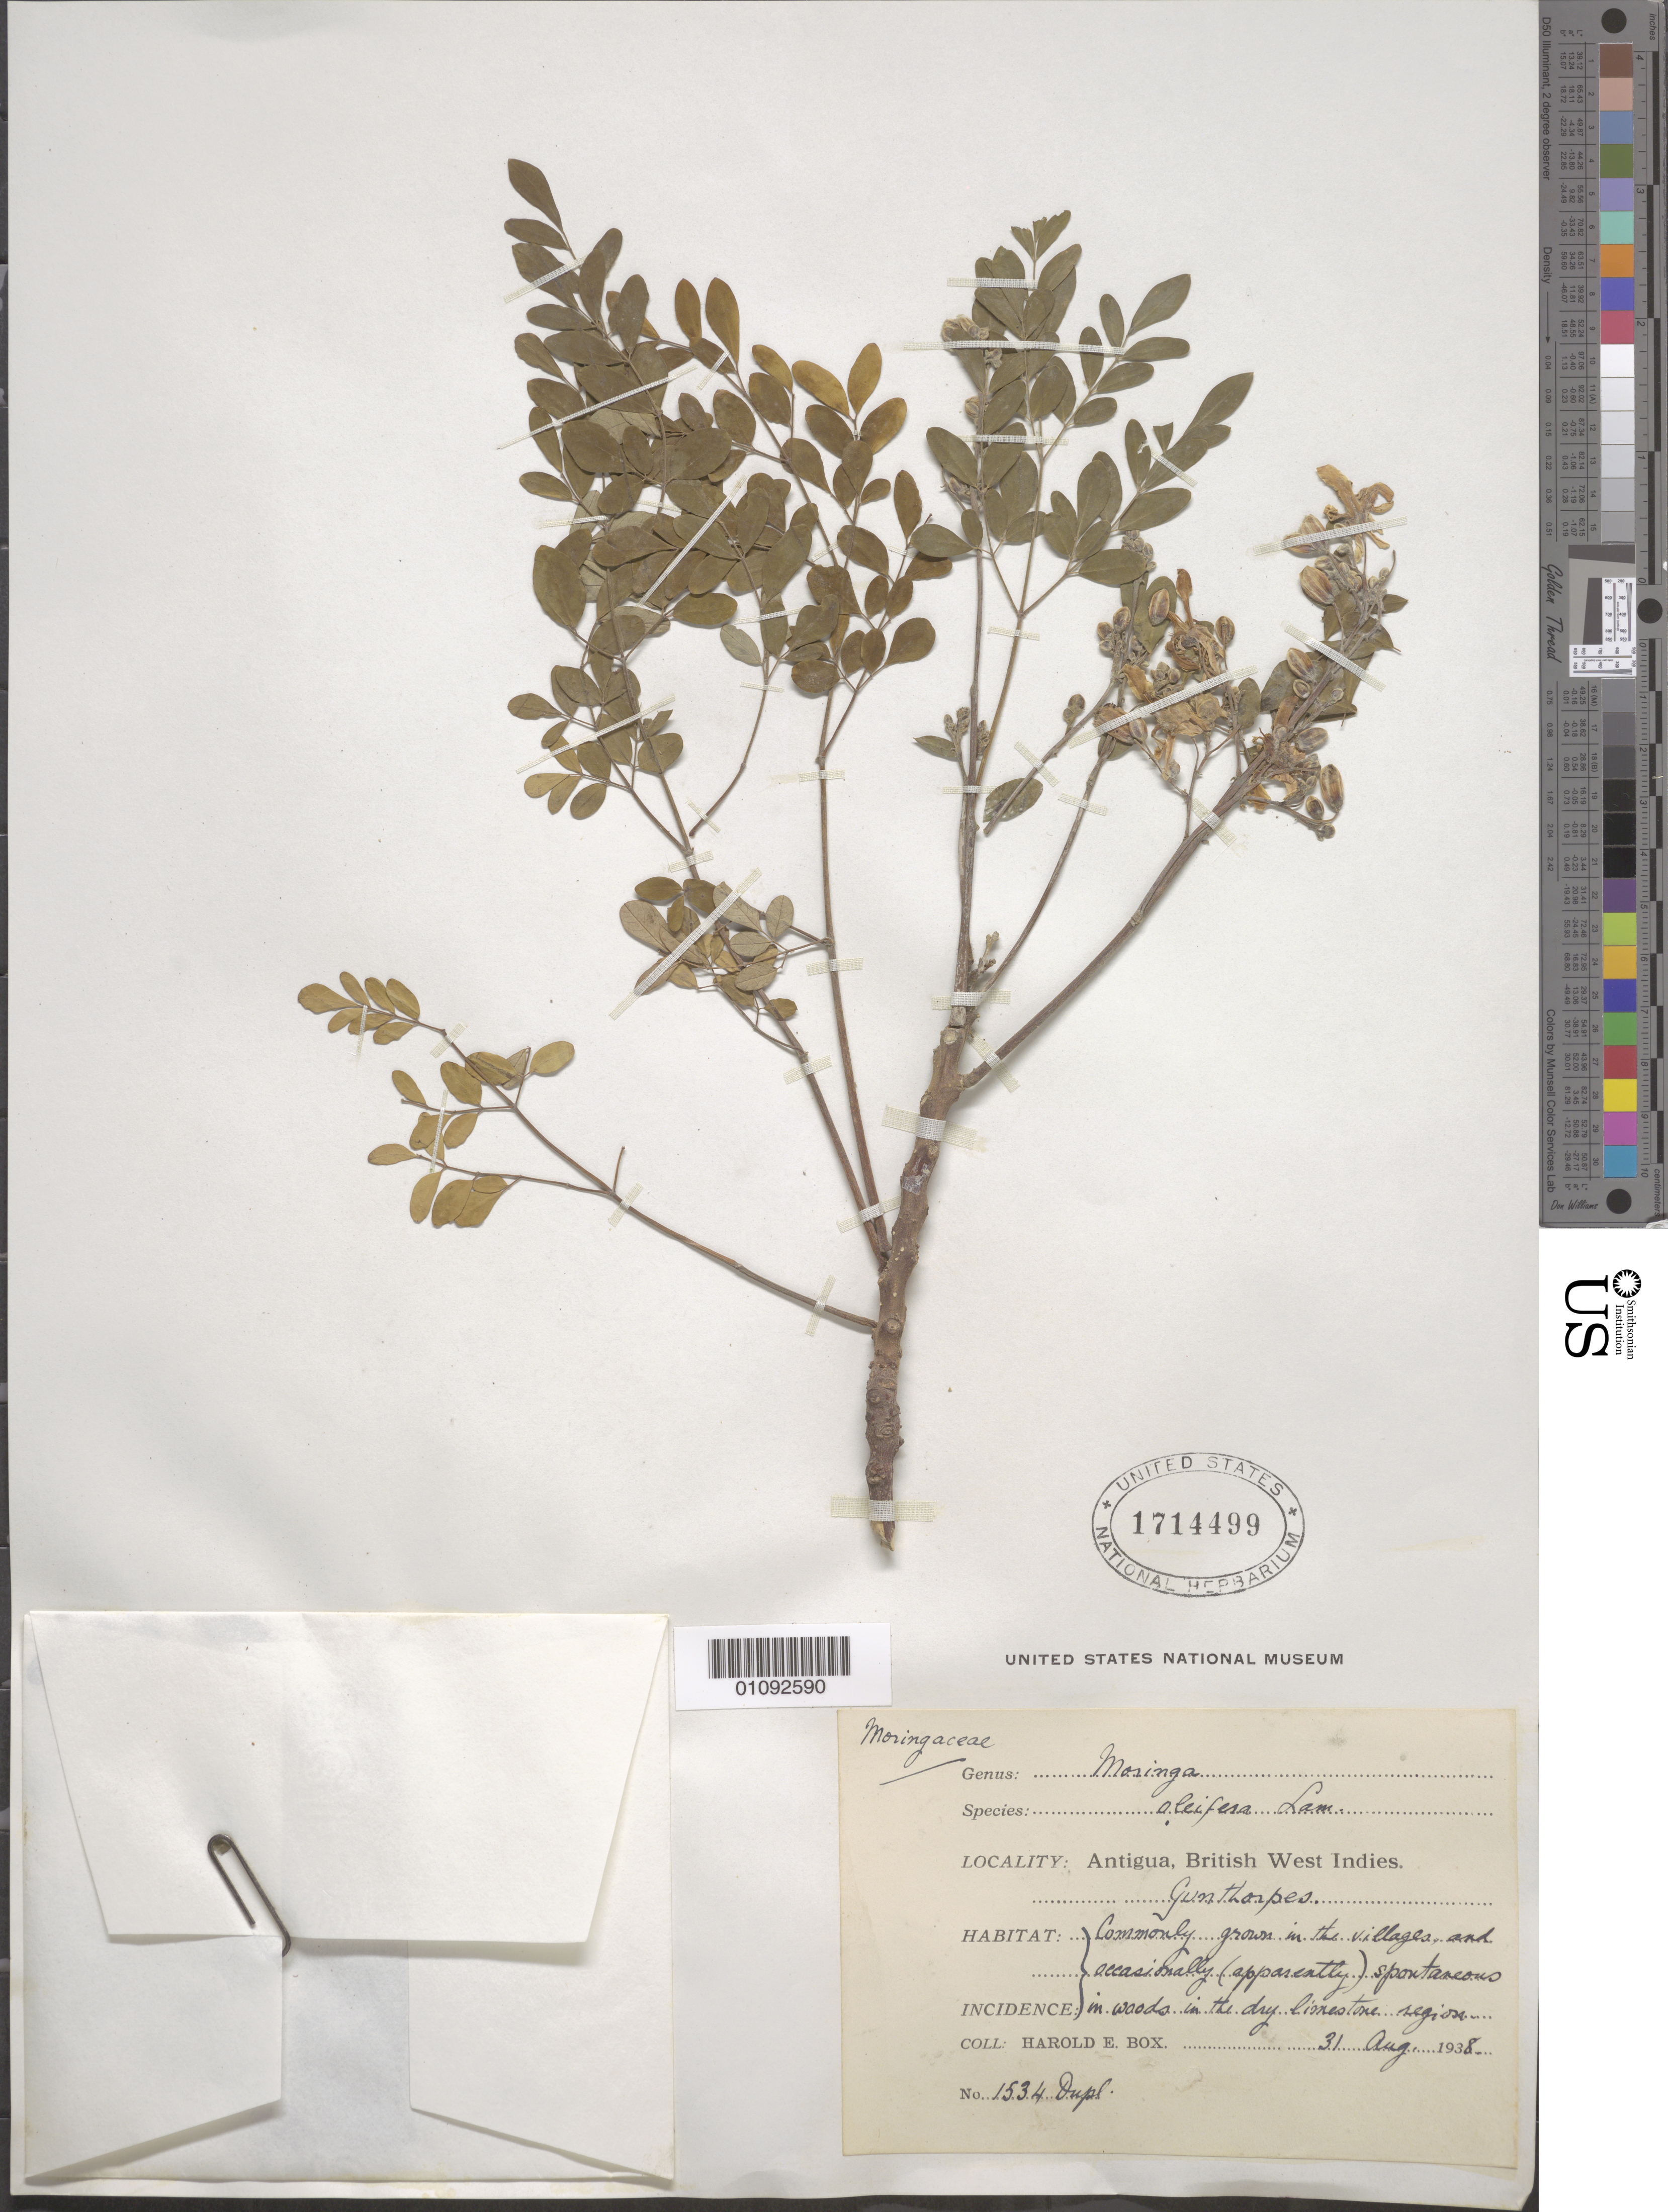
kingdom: Plantae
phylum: Tracheophyta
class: Magnoliopsida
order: Brassicales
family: Moringaceae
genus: Moringa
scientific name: Moringa oleifera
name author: Lam.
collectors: H. E. Box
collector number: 1534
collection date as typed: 31 Aug 1938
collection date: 1938-08-31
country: Antigua and Barbuda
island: Antigua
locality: Gunthorpes(?).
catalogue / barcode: US 1714499